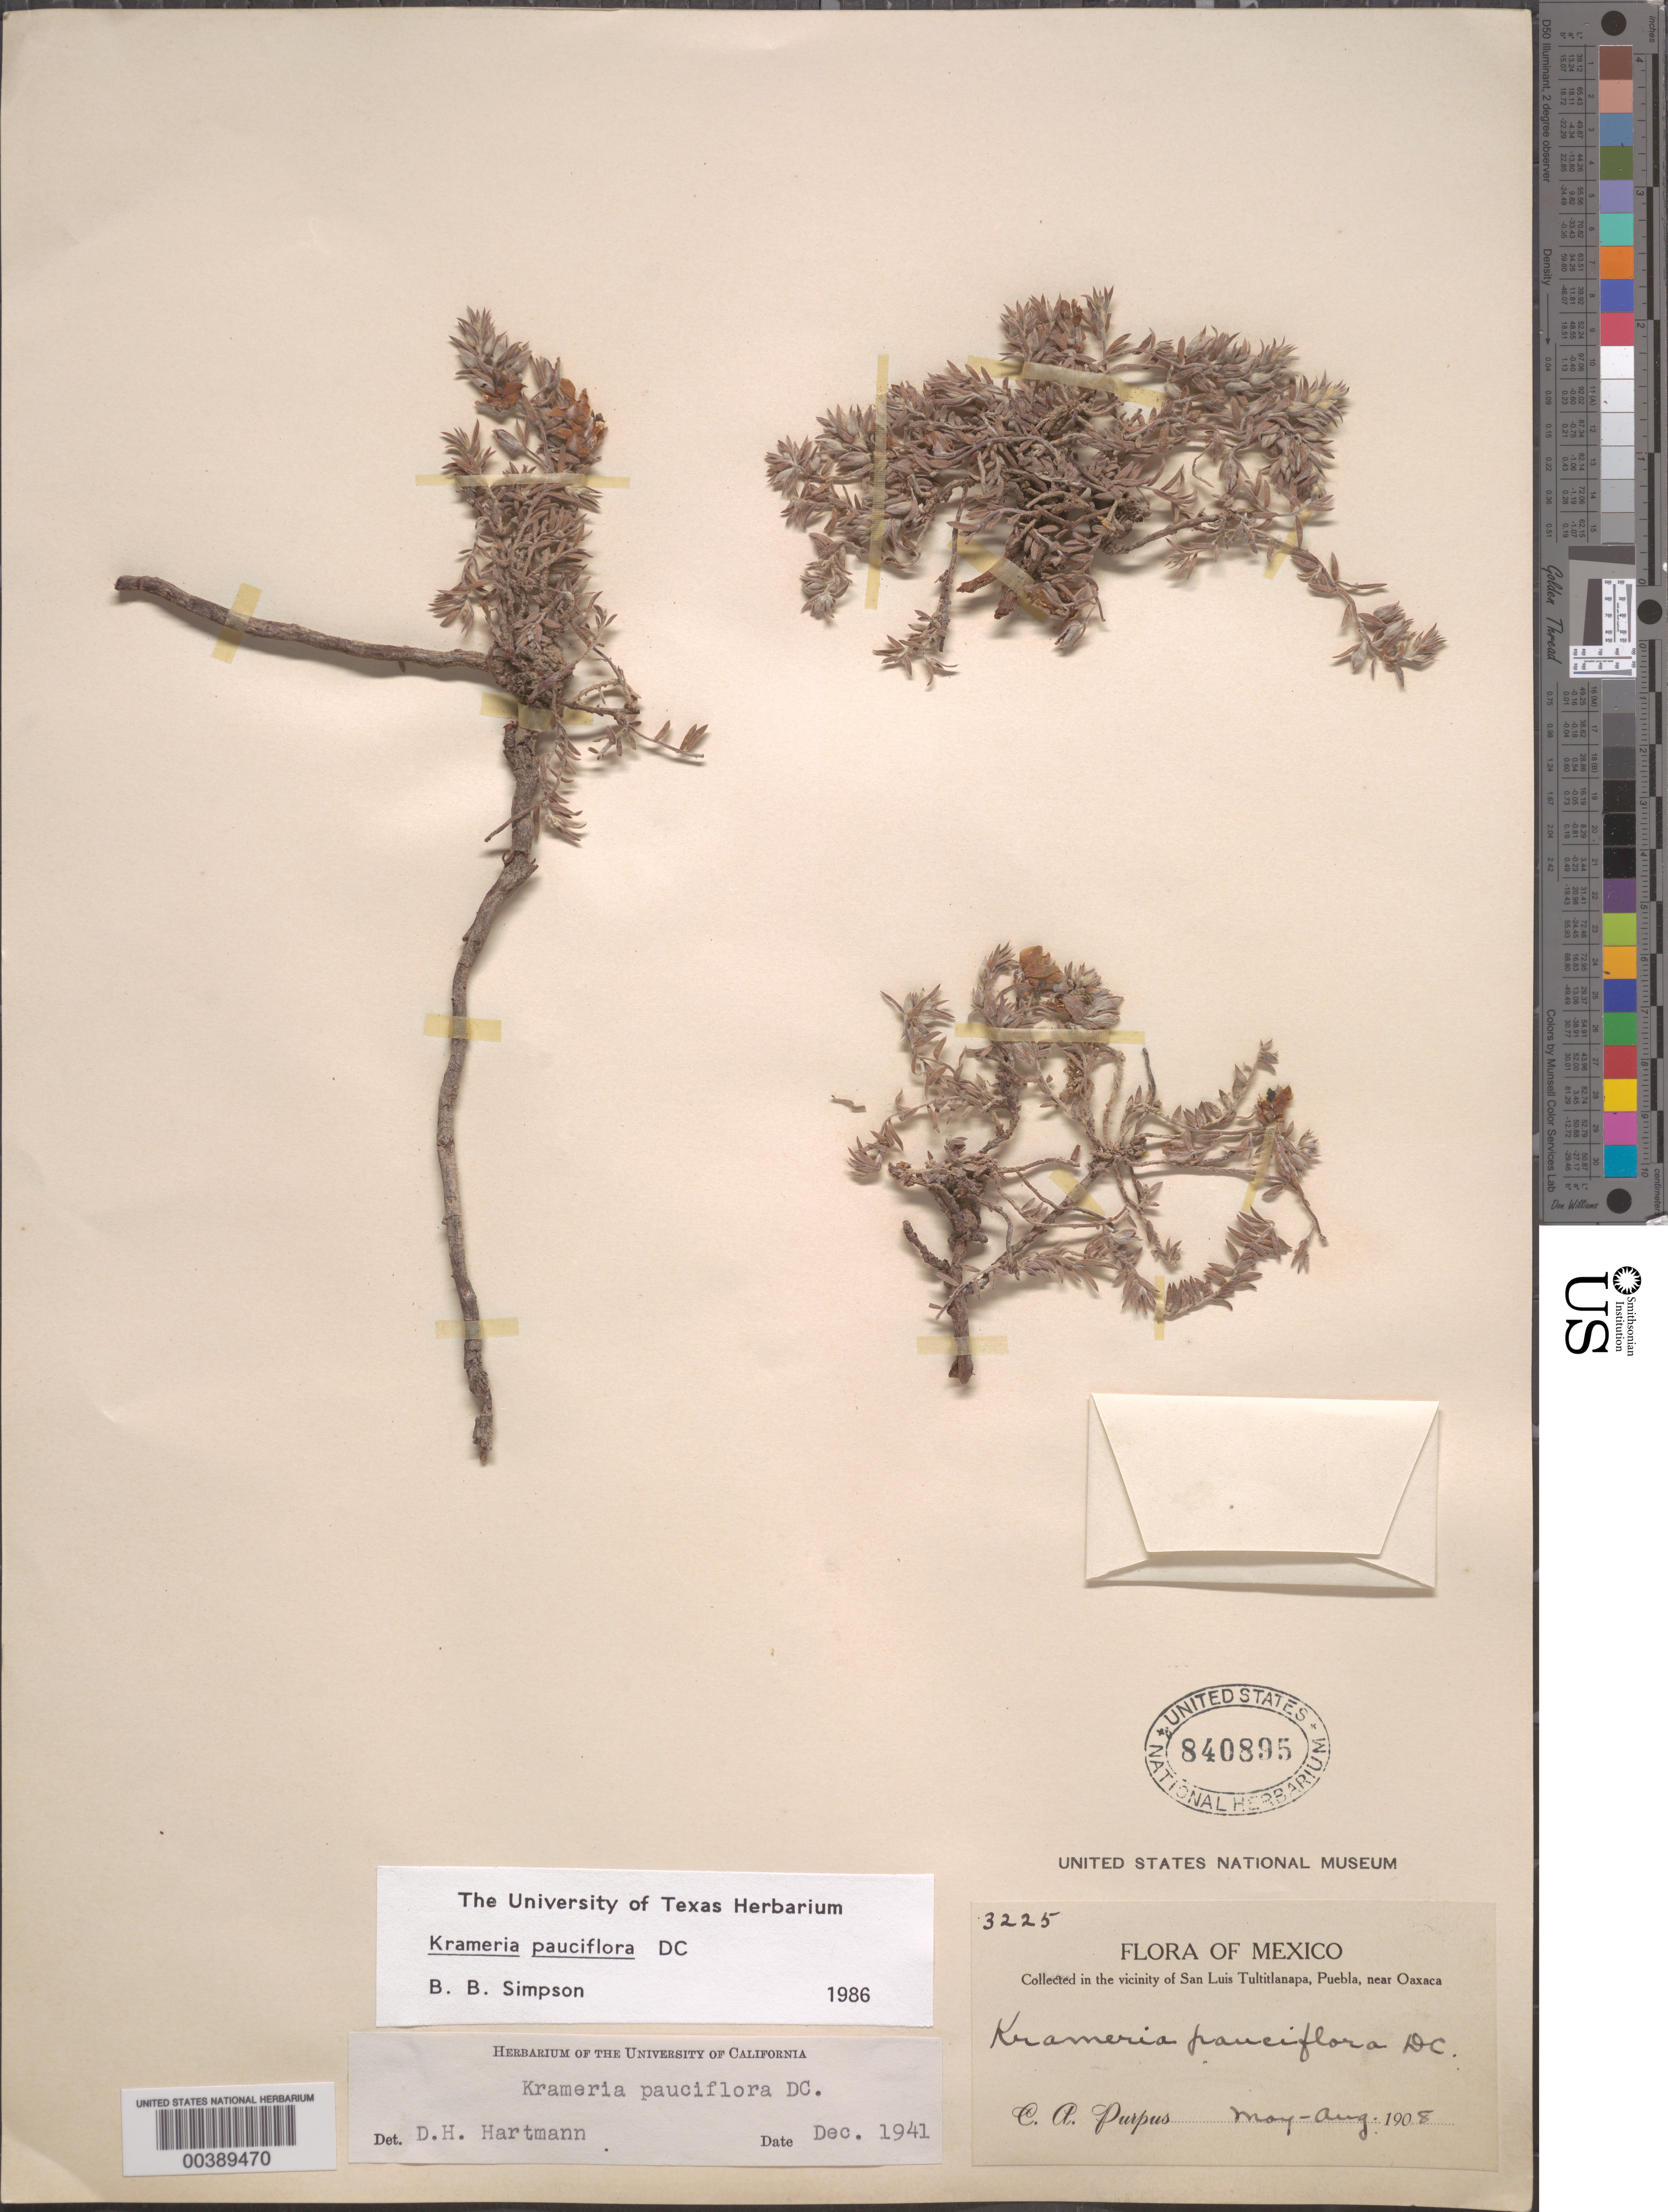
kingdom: Plantae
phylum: Tracheophyta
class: Magnoliopsida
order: Zygophyllales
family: Krameriaceae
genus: Krameria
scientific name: Krameria pauciflora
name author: DC.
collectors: C. A. Purpus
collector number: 3225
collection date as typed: May 1908 to -- Aug 1908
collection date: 1908-05/1908-08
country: Mexico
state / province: Puebla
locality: Vicinity of San Luis tultitlanapa, Puebla, near Oaxaca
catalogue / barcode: US 840895